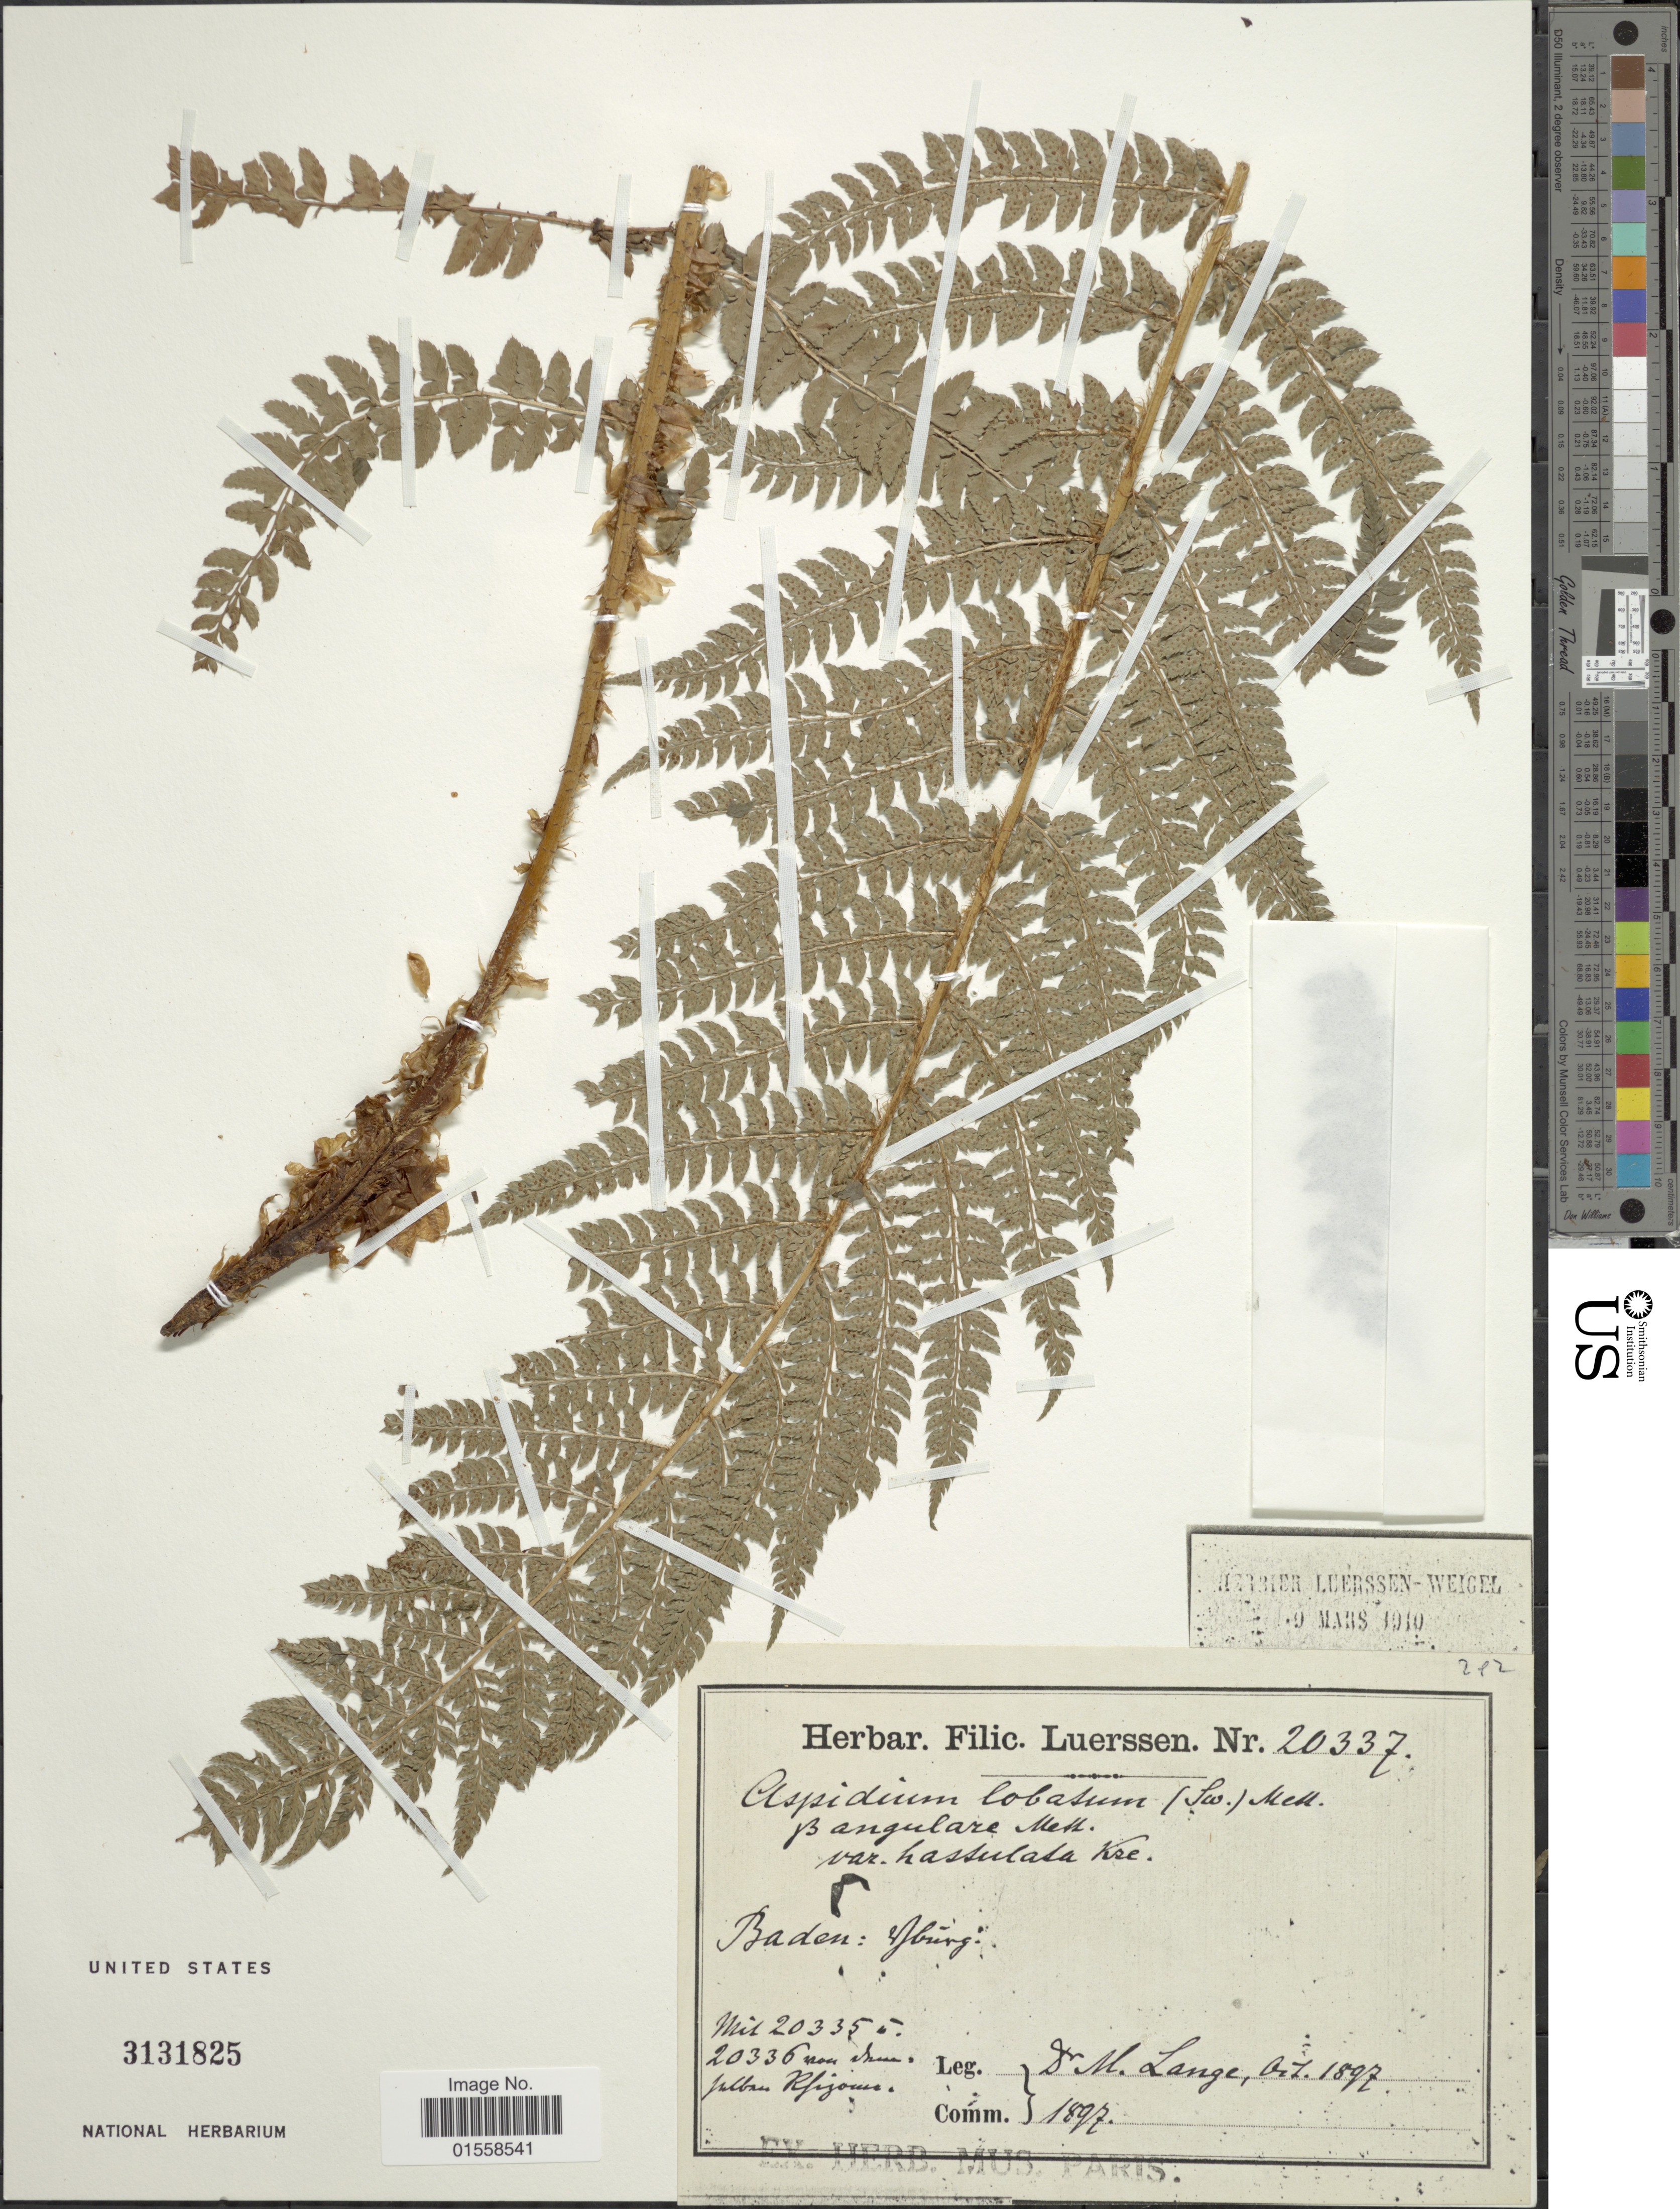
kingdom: Plantae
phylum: Tracheophyta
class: Polypodiopsida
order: Polypodiales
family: Dryopteridaceae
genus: Polystichum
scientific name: Polystichum aculeatum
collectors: M. Lange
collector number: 20337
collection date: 1897-10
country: Germany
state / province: Baden-Württemberg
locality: Baden: [illegible text].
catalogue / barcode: US 3131825